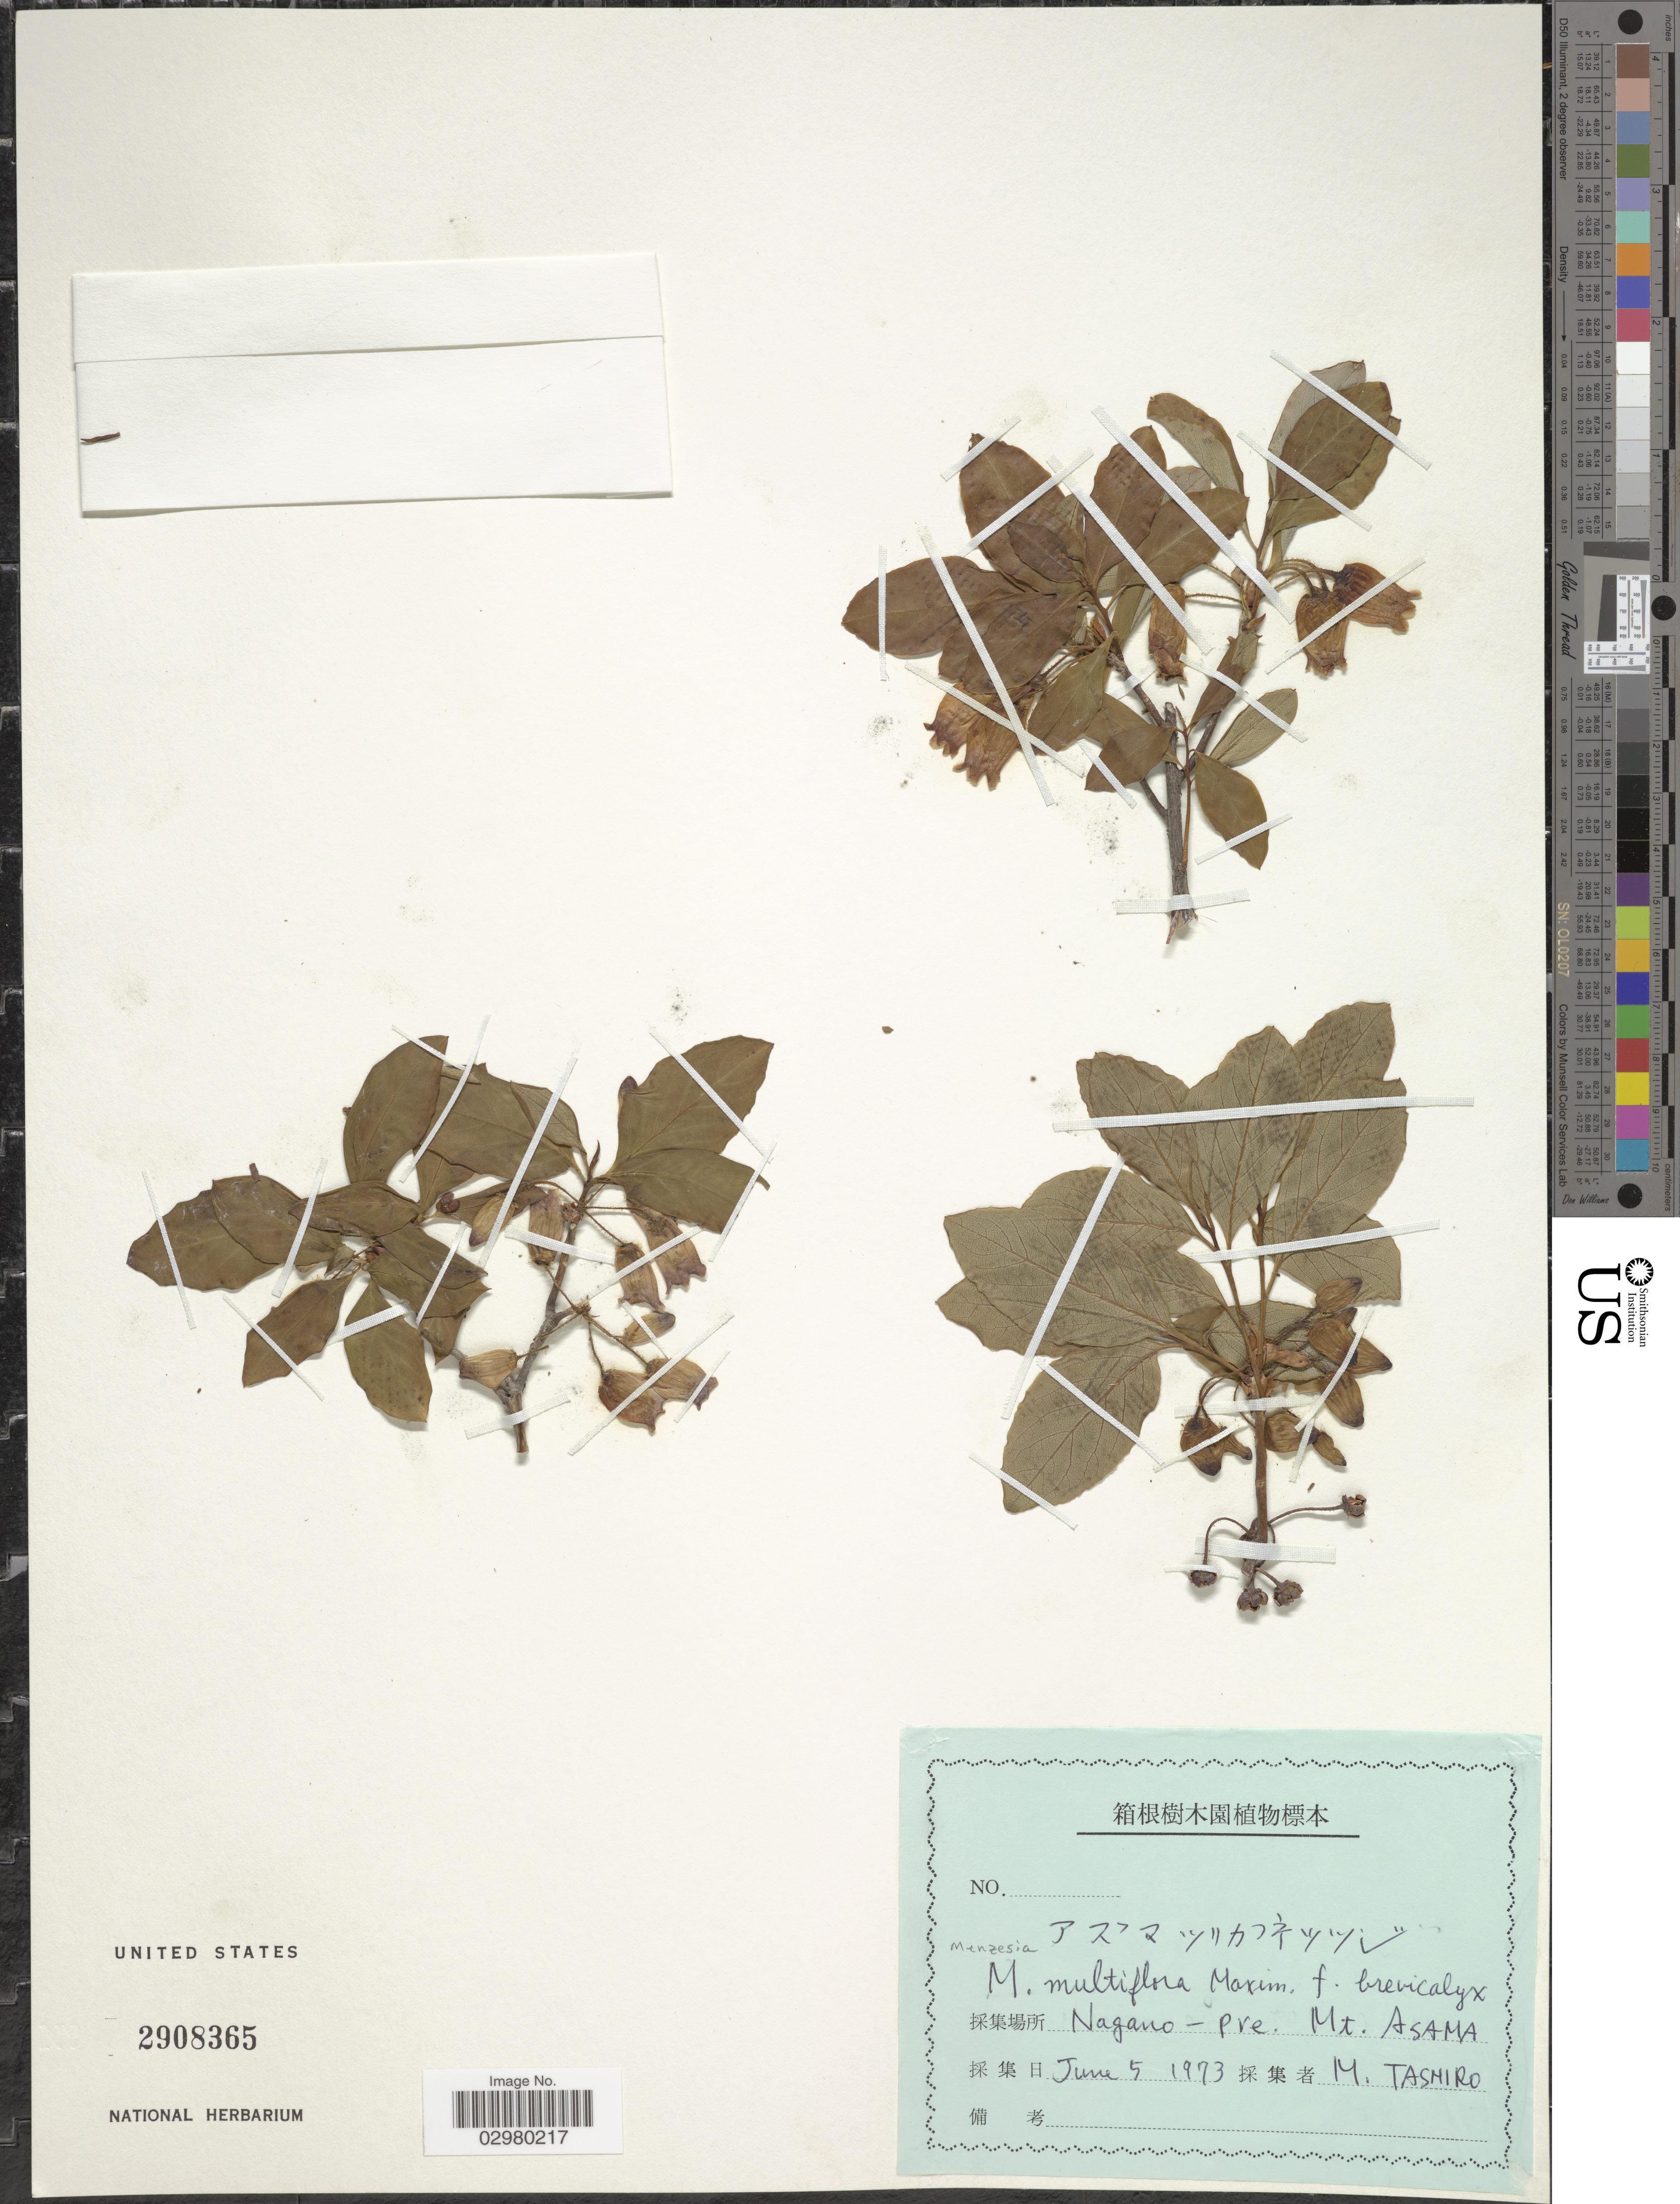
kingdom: Plantae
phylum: Tracheophyta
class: Magnoliopsida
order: Ericales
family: Ericaceae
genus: Menziesia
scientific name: Menziesia multiflora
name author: Maxim.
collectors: M. Tashiro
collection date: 1973-06-05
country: Japan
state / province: Nagano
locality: Nagano-Pre. Mt. Asama.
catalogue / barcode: US 2908365